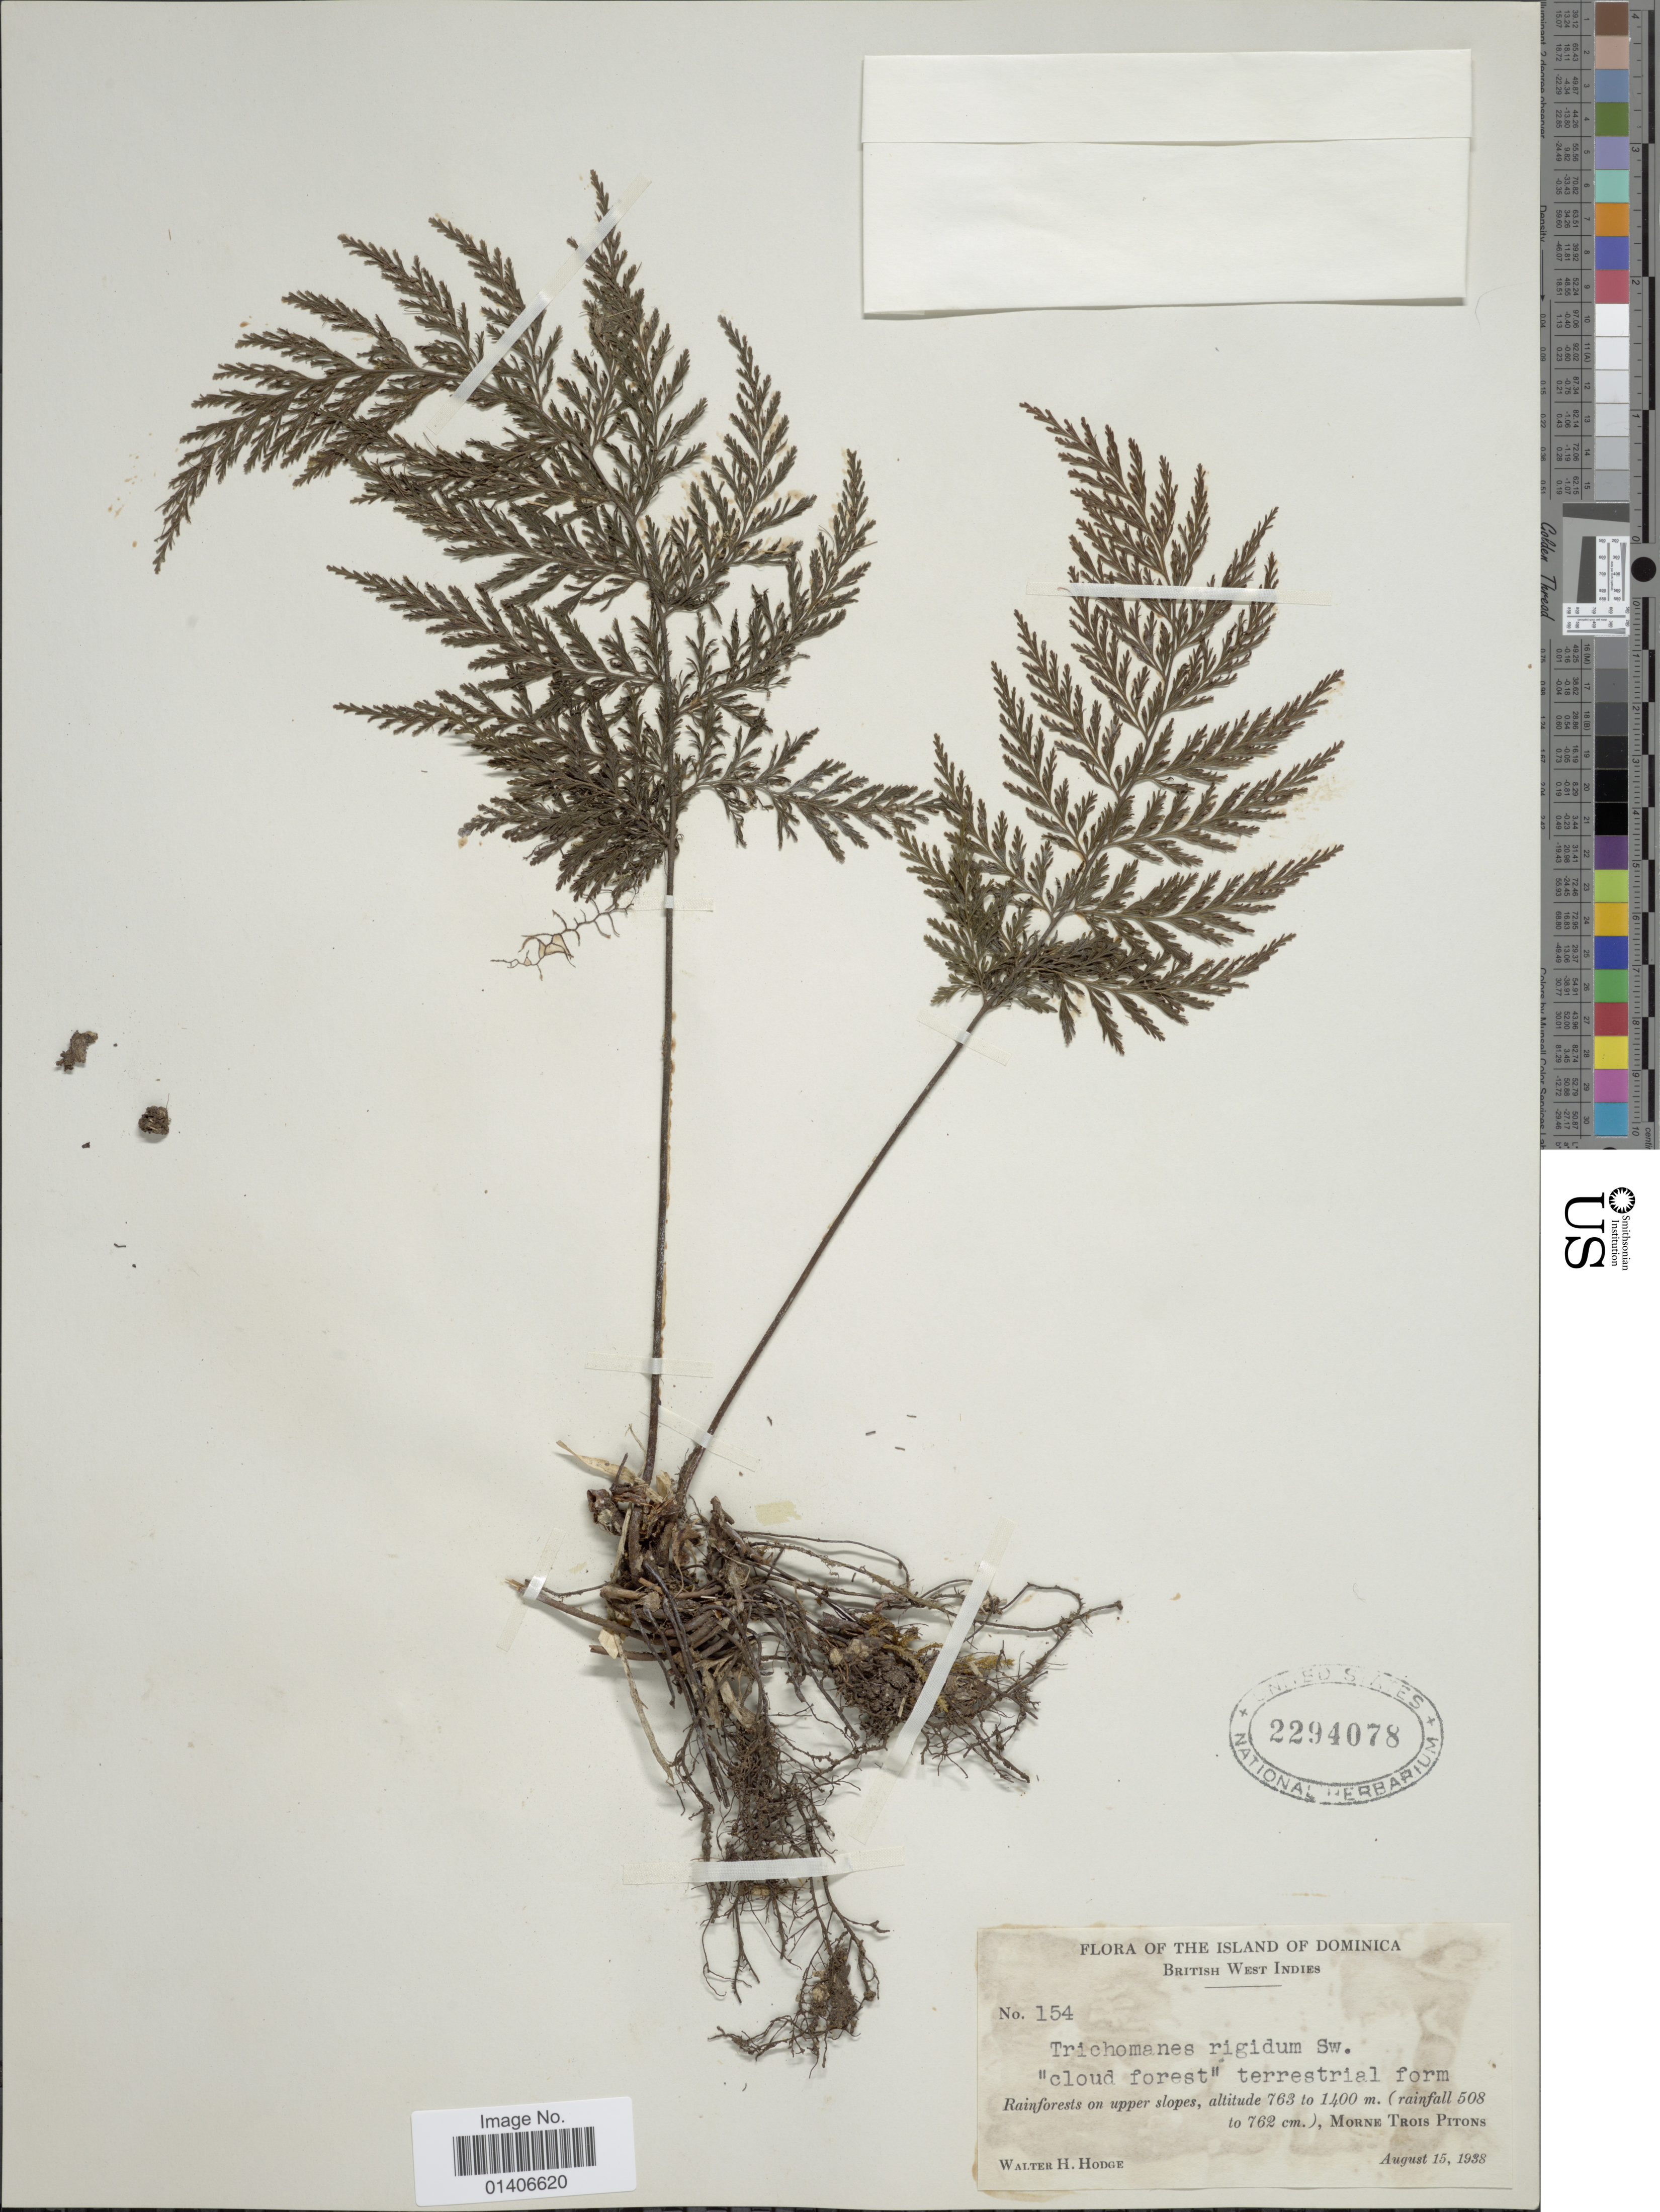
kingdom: Plantae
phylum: Tracheophyta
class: Polypodiopsida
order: Hymenophyllales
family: Hymenophyllaceae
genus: Abrodictyum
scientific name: Abrodictyum rigidum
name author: (Sw.) Ebihara & Dubuisson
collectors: W. Hodge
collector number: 154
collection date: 1938-08-15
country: Dominica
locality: The Island of Dominica, British West Indies, Rainforest on upper slopes, Morne Trois Pitons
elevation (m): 763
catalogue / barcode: US 2294078